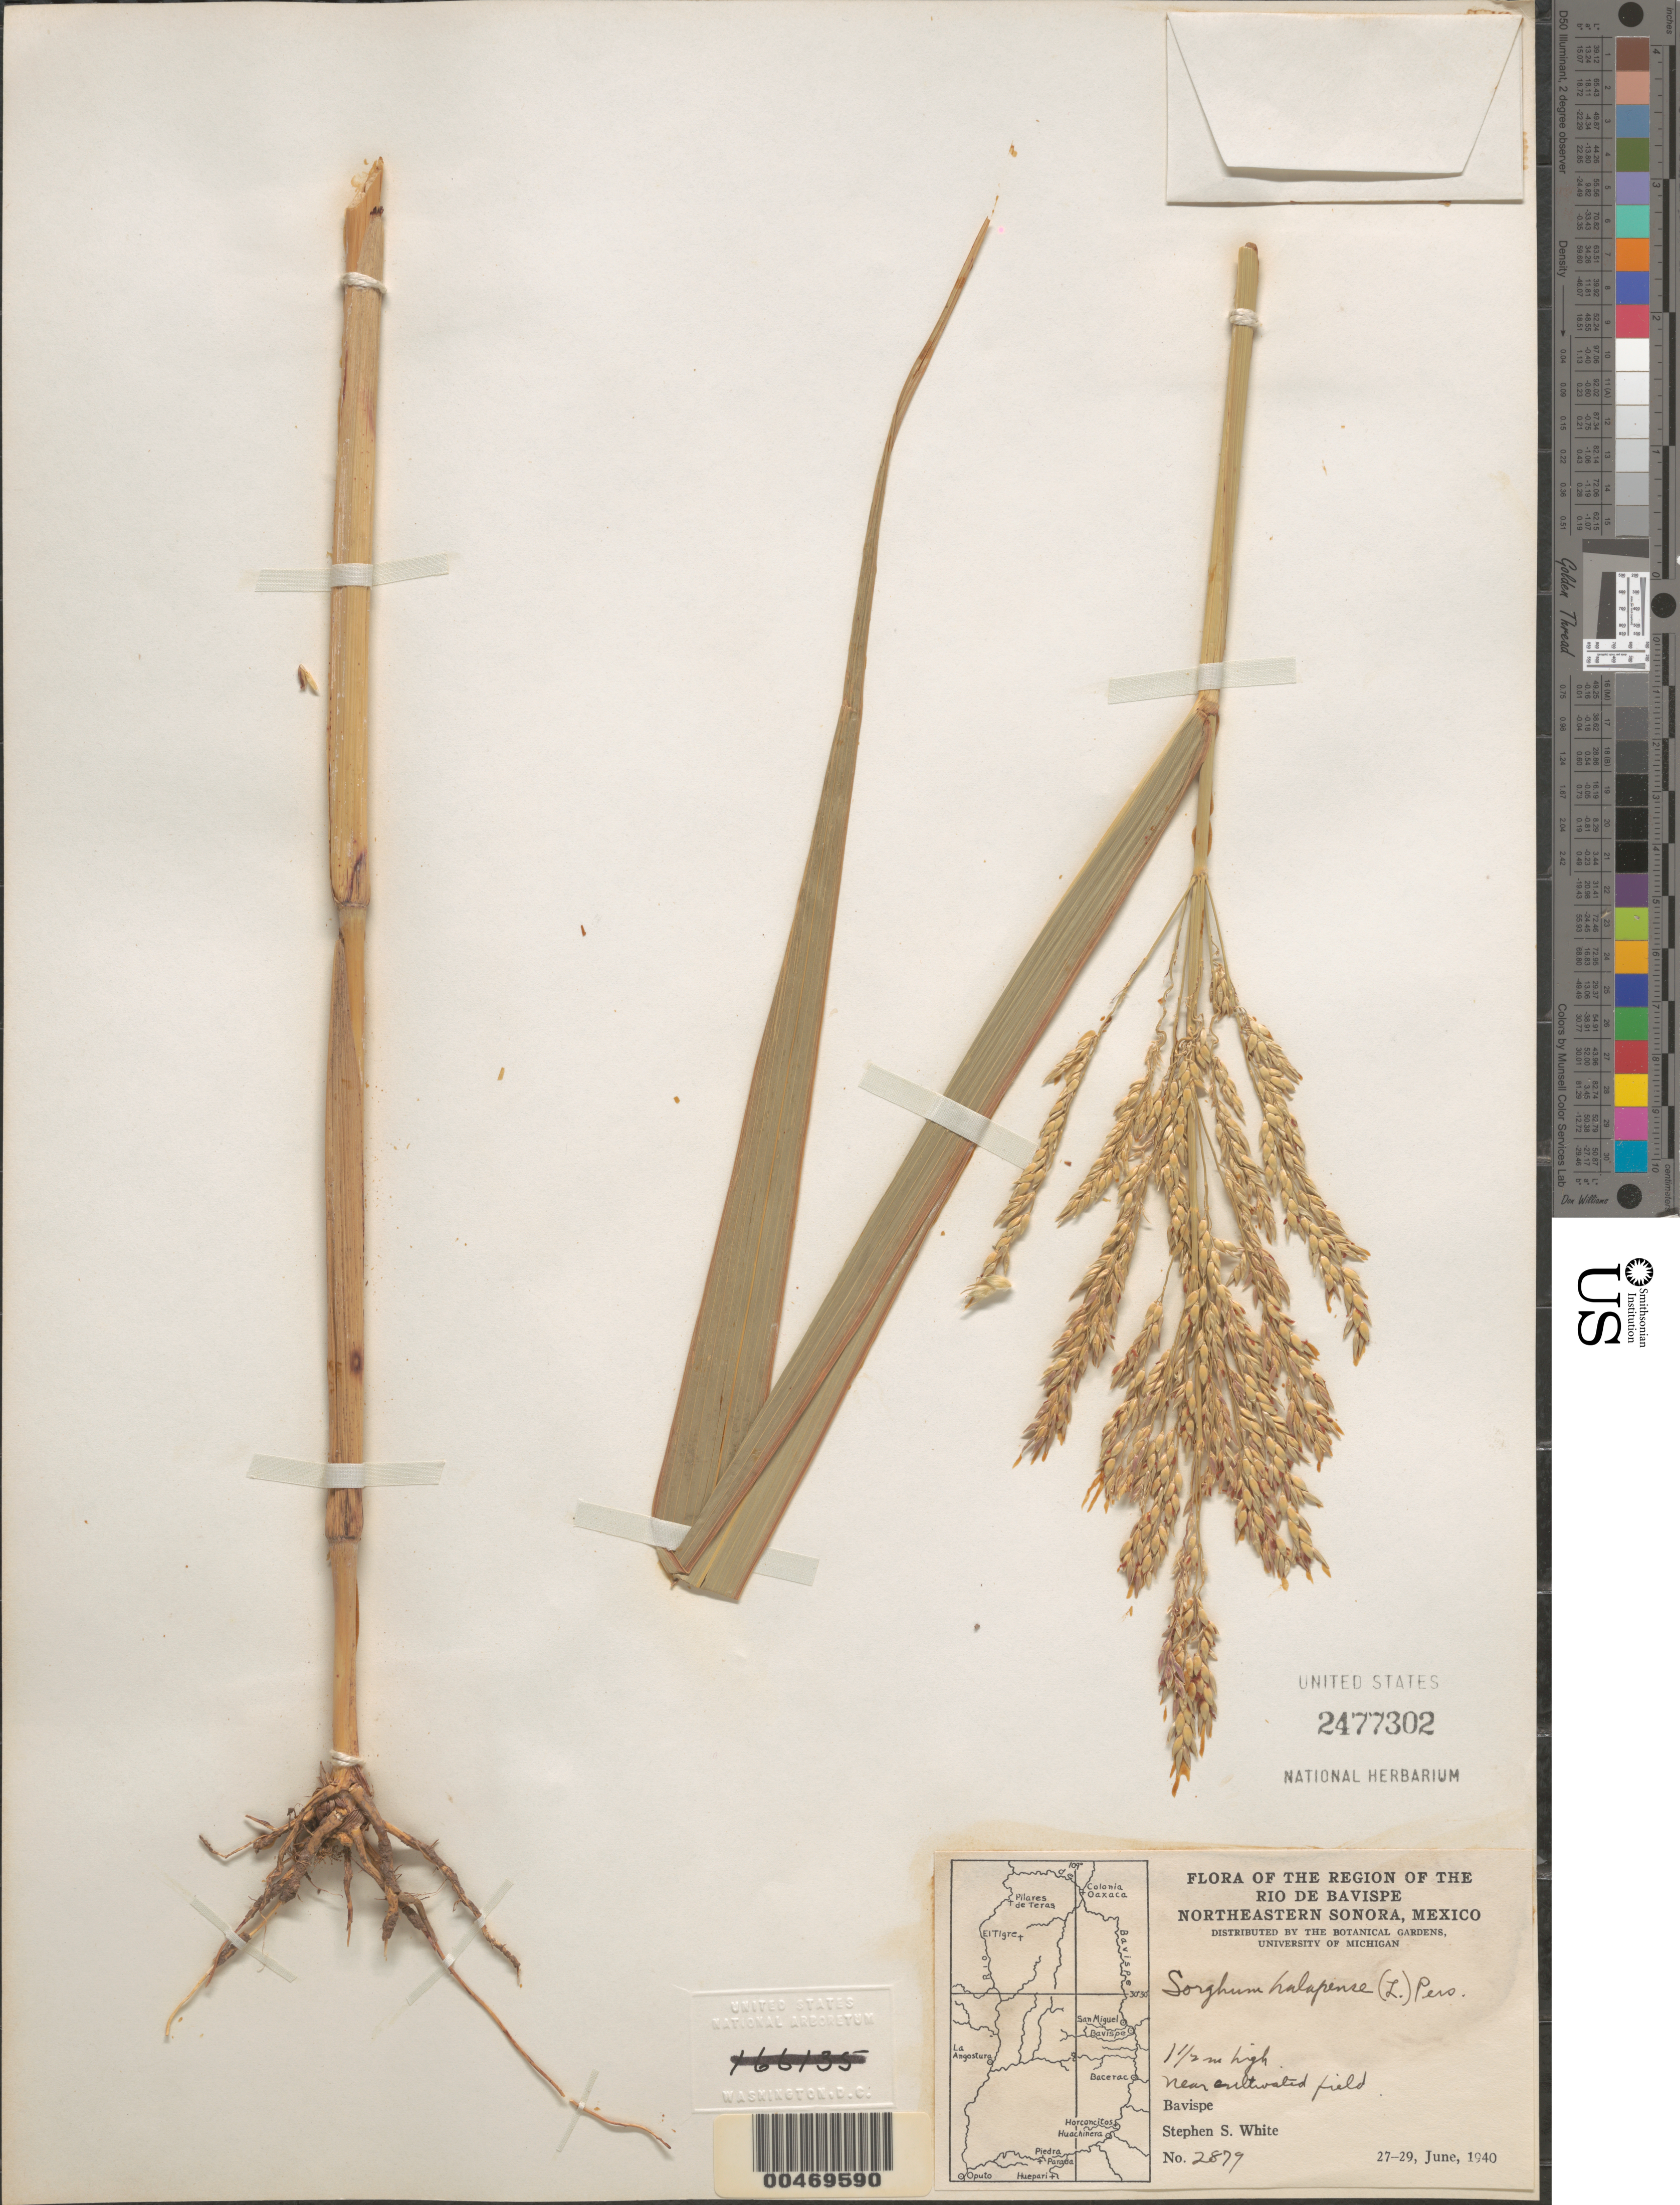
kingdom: Plantae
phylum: Tracheophyta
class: Liliopsida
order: Poales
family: Poaceae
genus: Sorghum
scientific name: Sorghum halepense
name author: (L.) Pers.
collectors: S. S. White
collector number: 2879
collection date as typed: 27 Jun 1940 to 29 Jun 1940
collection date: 1940-06-27/1940-06-29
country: Mexico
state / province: Sonora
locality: Region of the Rio de Bavispe, NE Sonora, Bavispe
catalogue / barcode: US 2477302